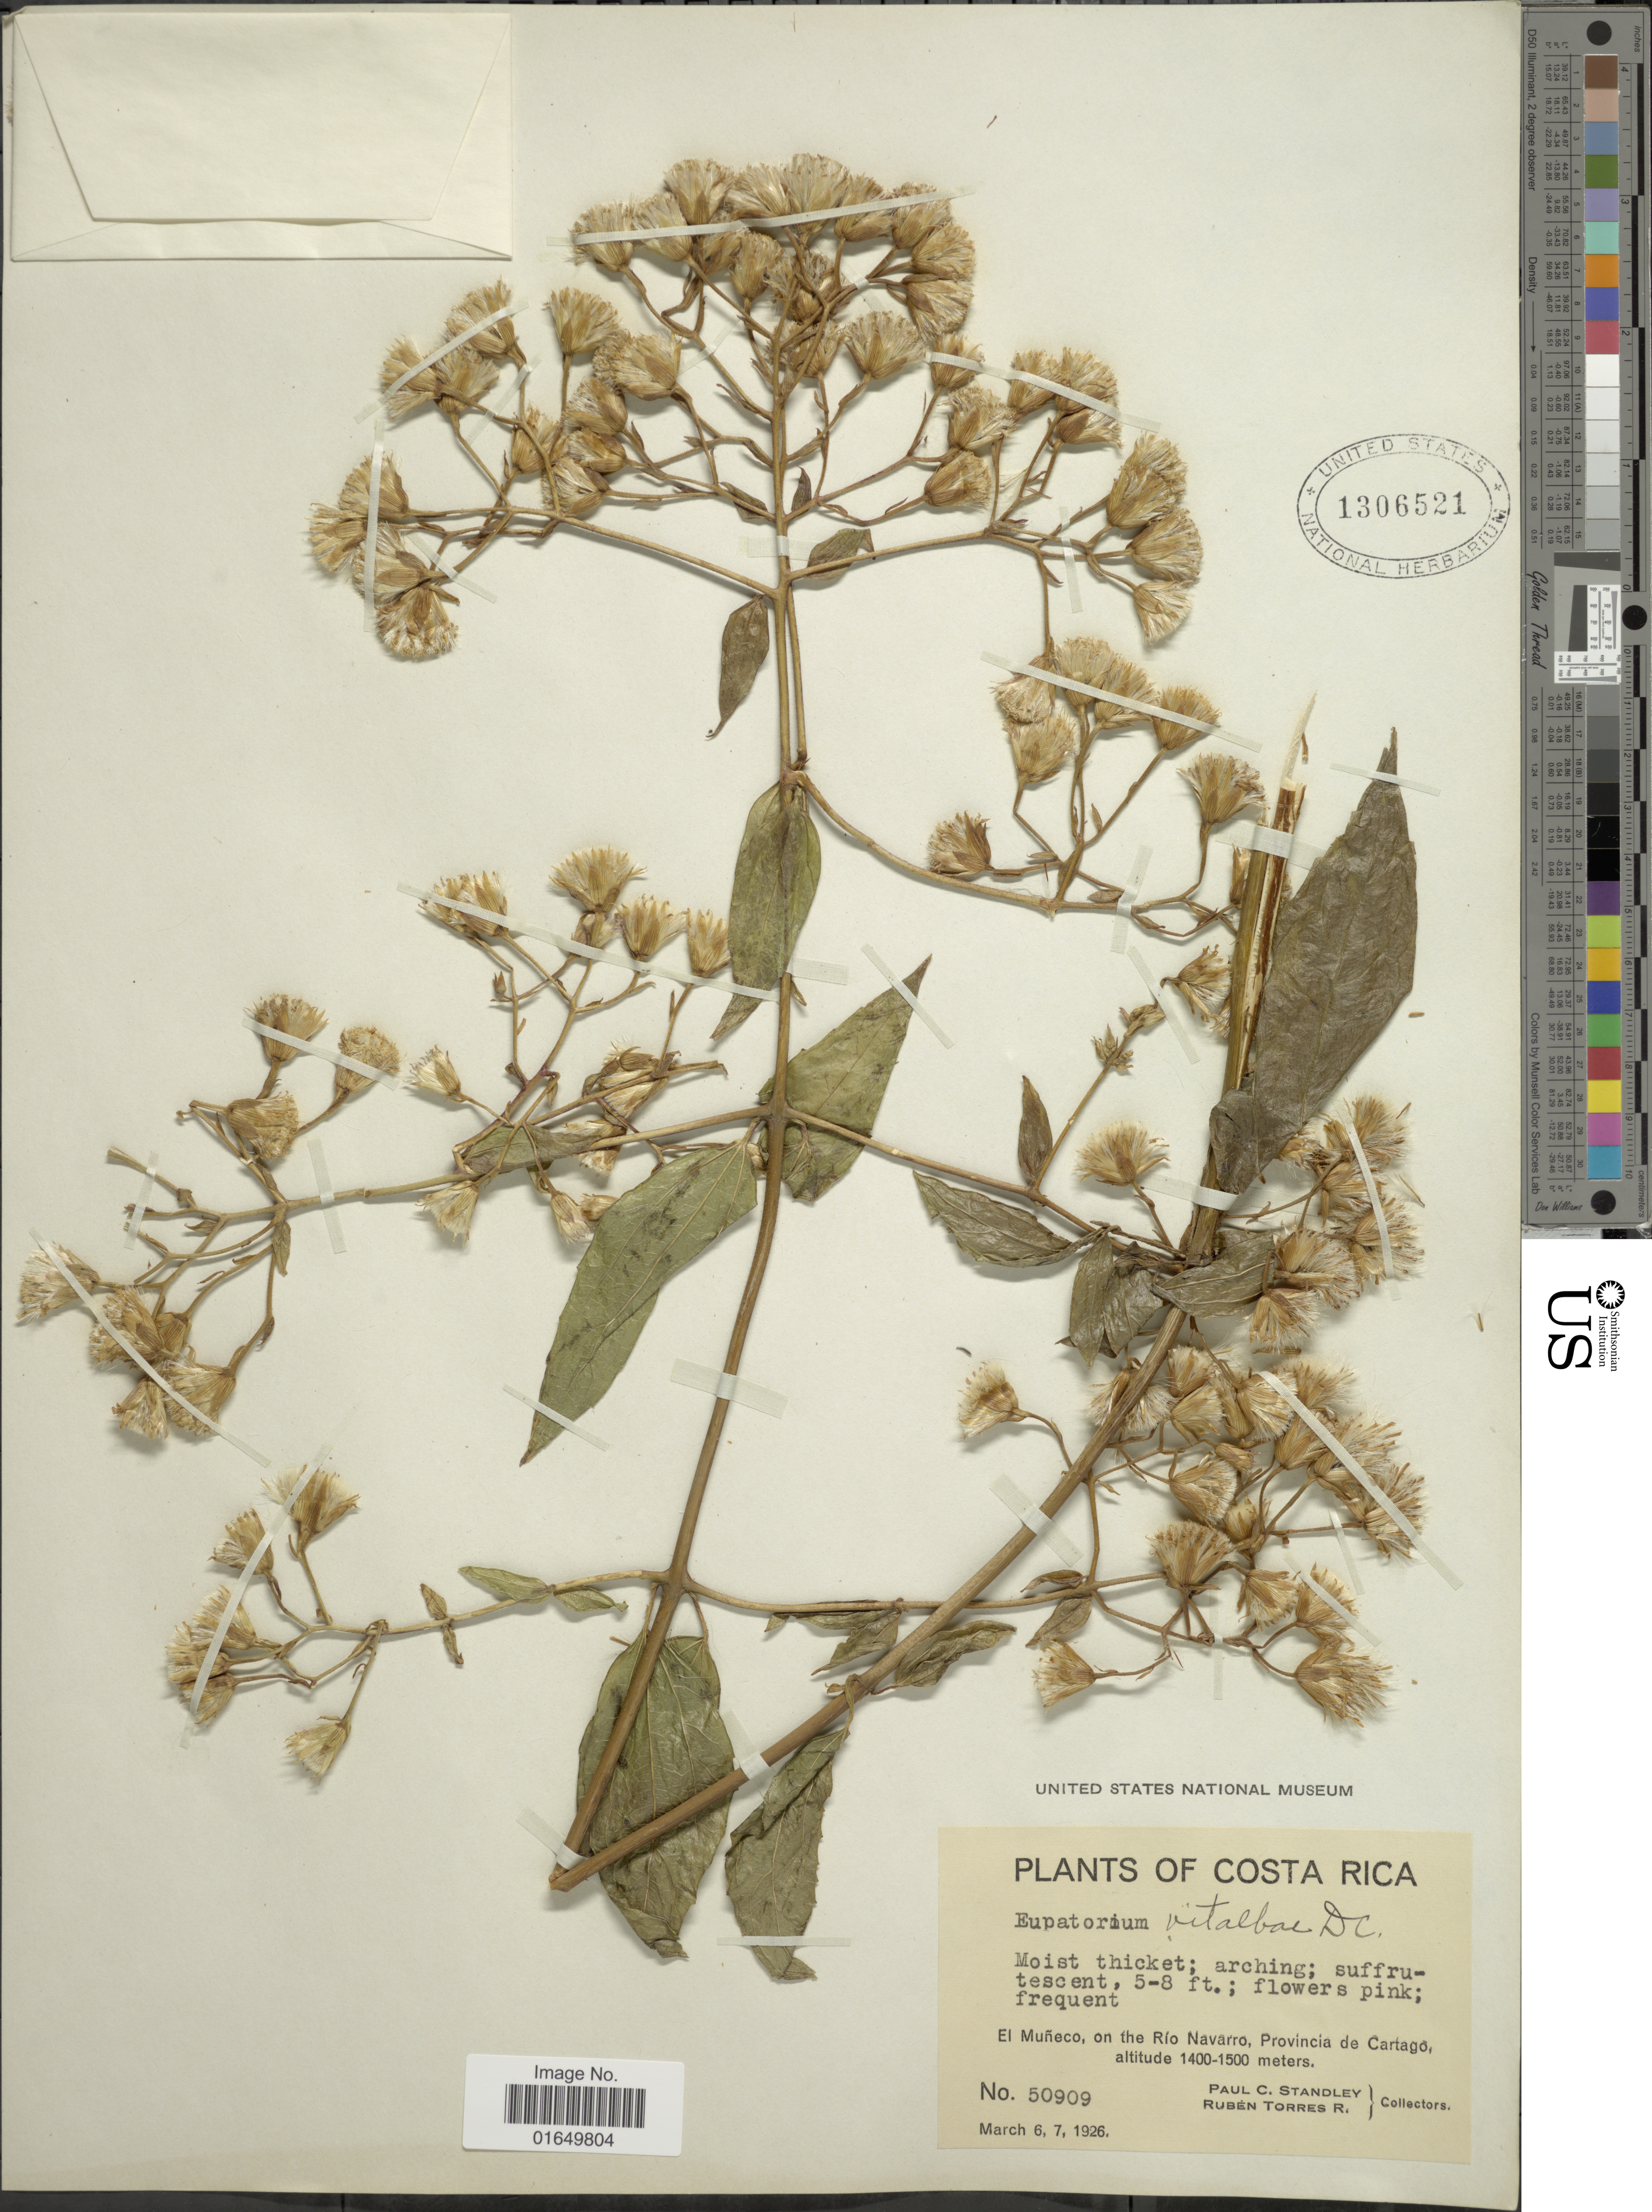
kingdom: Plantae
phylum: Tracheophyta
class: Magnoliopsida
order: Asterales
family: Asteraceae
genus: Heterocondylus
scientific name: Heterocondylus vitalbae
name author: (DC.) R.M. King & H. Rob.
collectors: P. C. Standley & R. Torres Rojas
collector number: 50909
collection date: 1926-03-06/1926-03-07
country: Costa Rica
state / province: Cartago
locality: El Muñeco, on the Río Navarro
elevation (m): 1400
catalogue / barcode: US 1306521